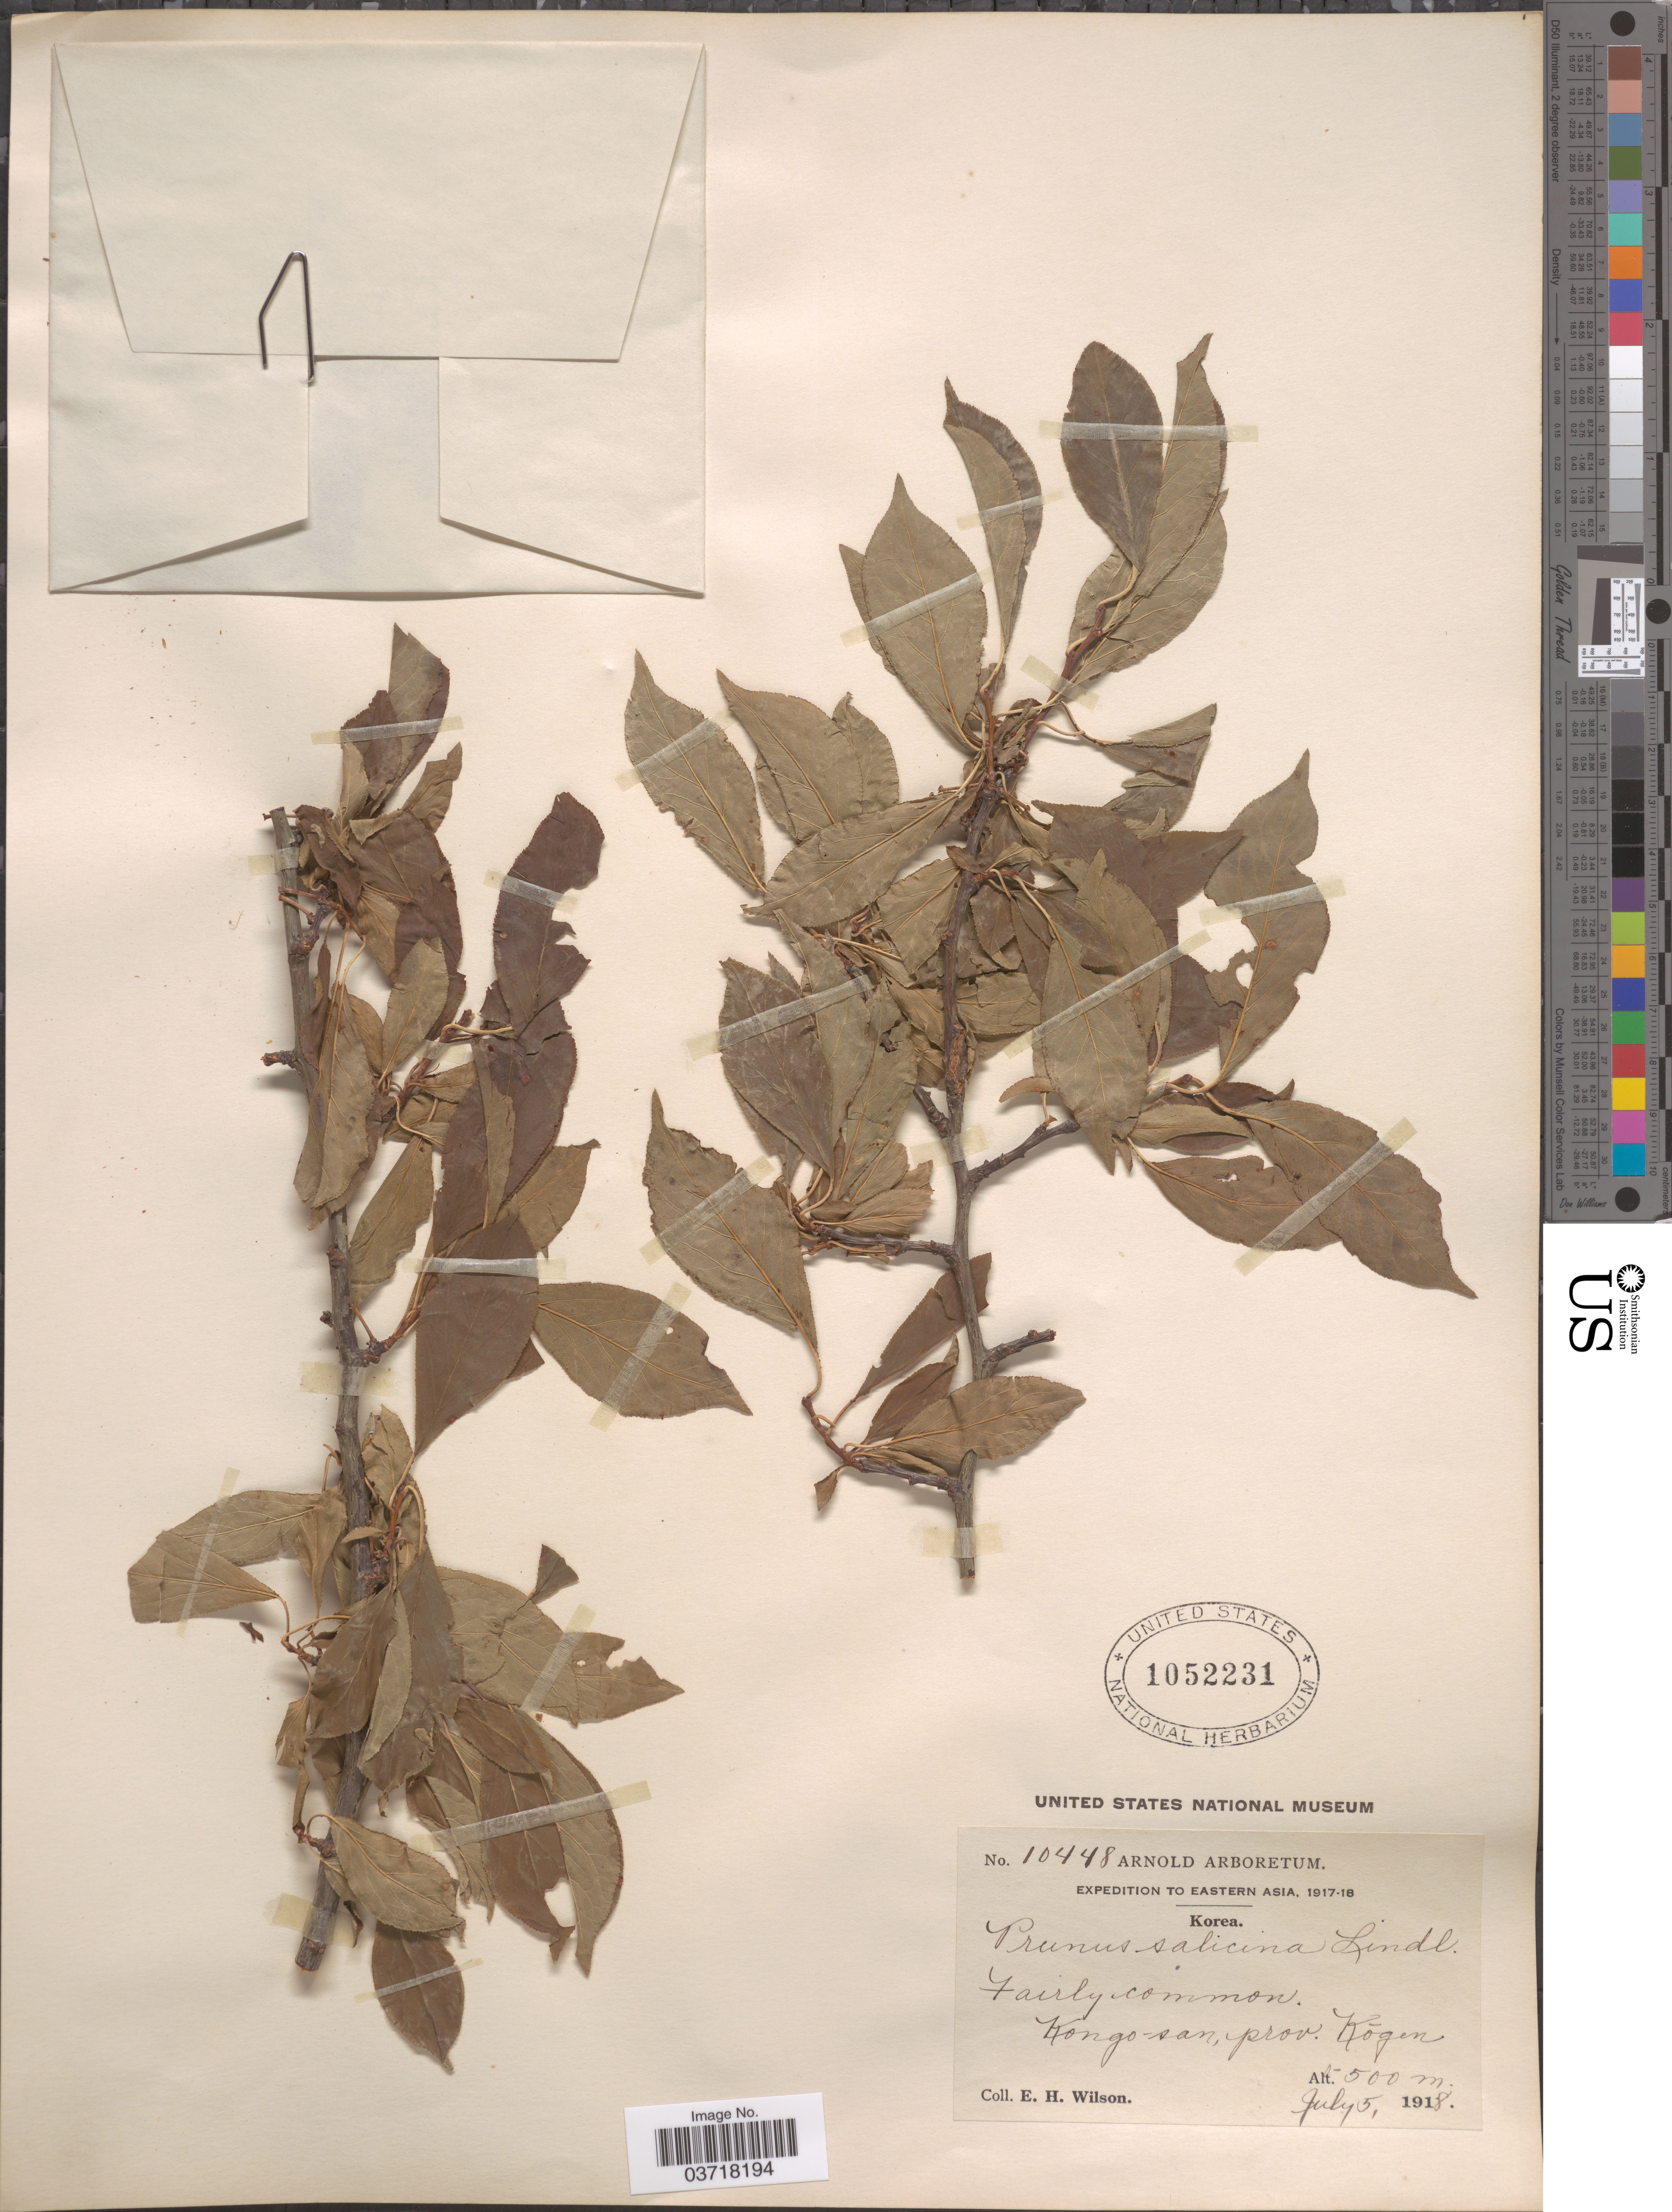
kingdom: Plantae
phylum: Tracheophyta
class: Magnoliopsida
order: Rosales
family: Rosaceae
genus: Prunus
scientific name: Prunus salicina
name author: Lindl.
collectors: E. Wilson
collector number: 10448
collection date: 1918-07-05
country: North Korea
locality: Kongo-san, prov. Kōgen.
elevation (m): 0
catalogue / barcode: US 1052231